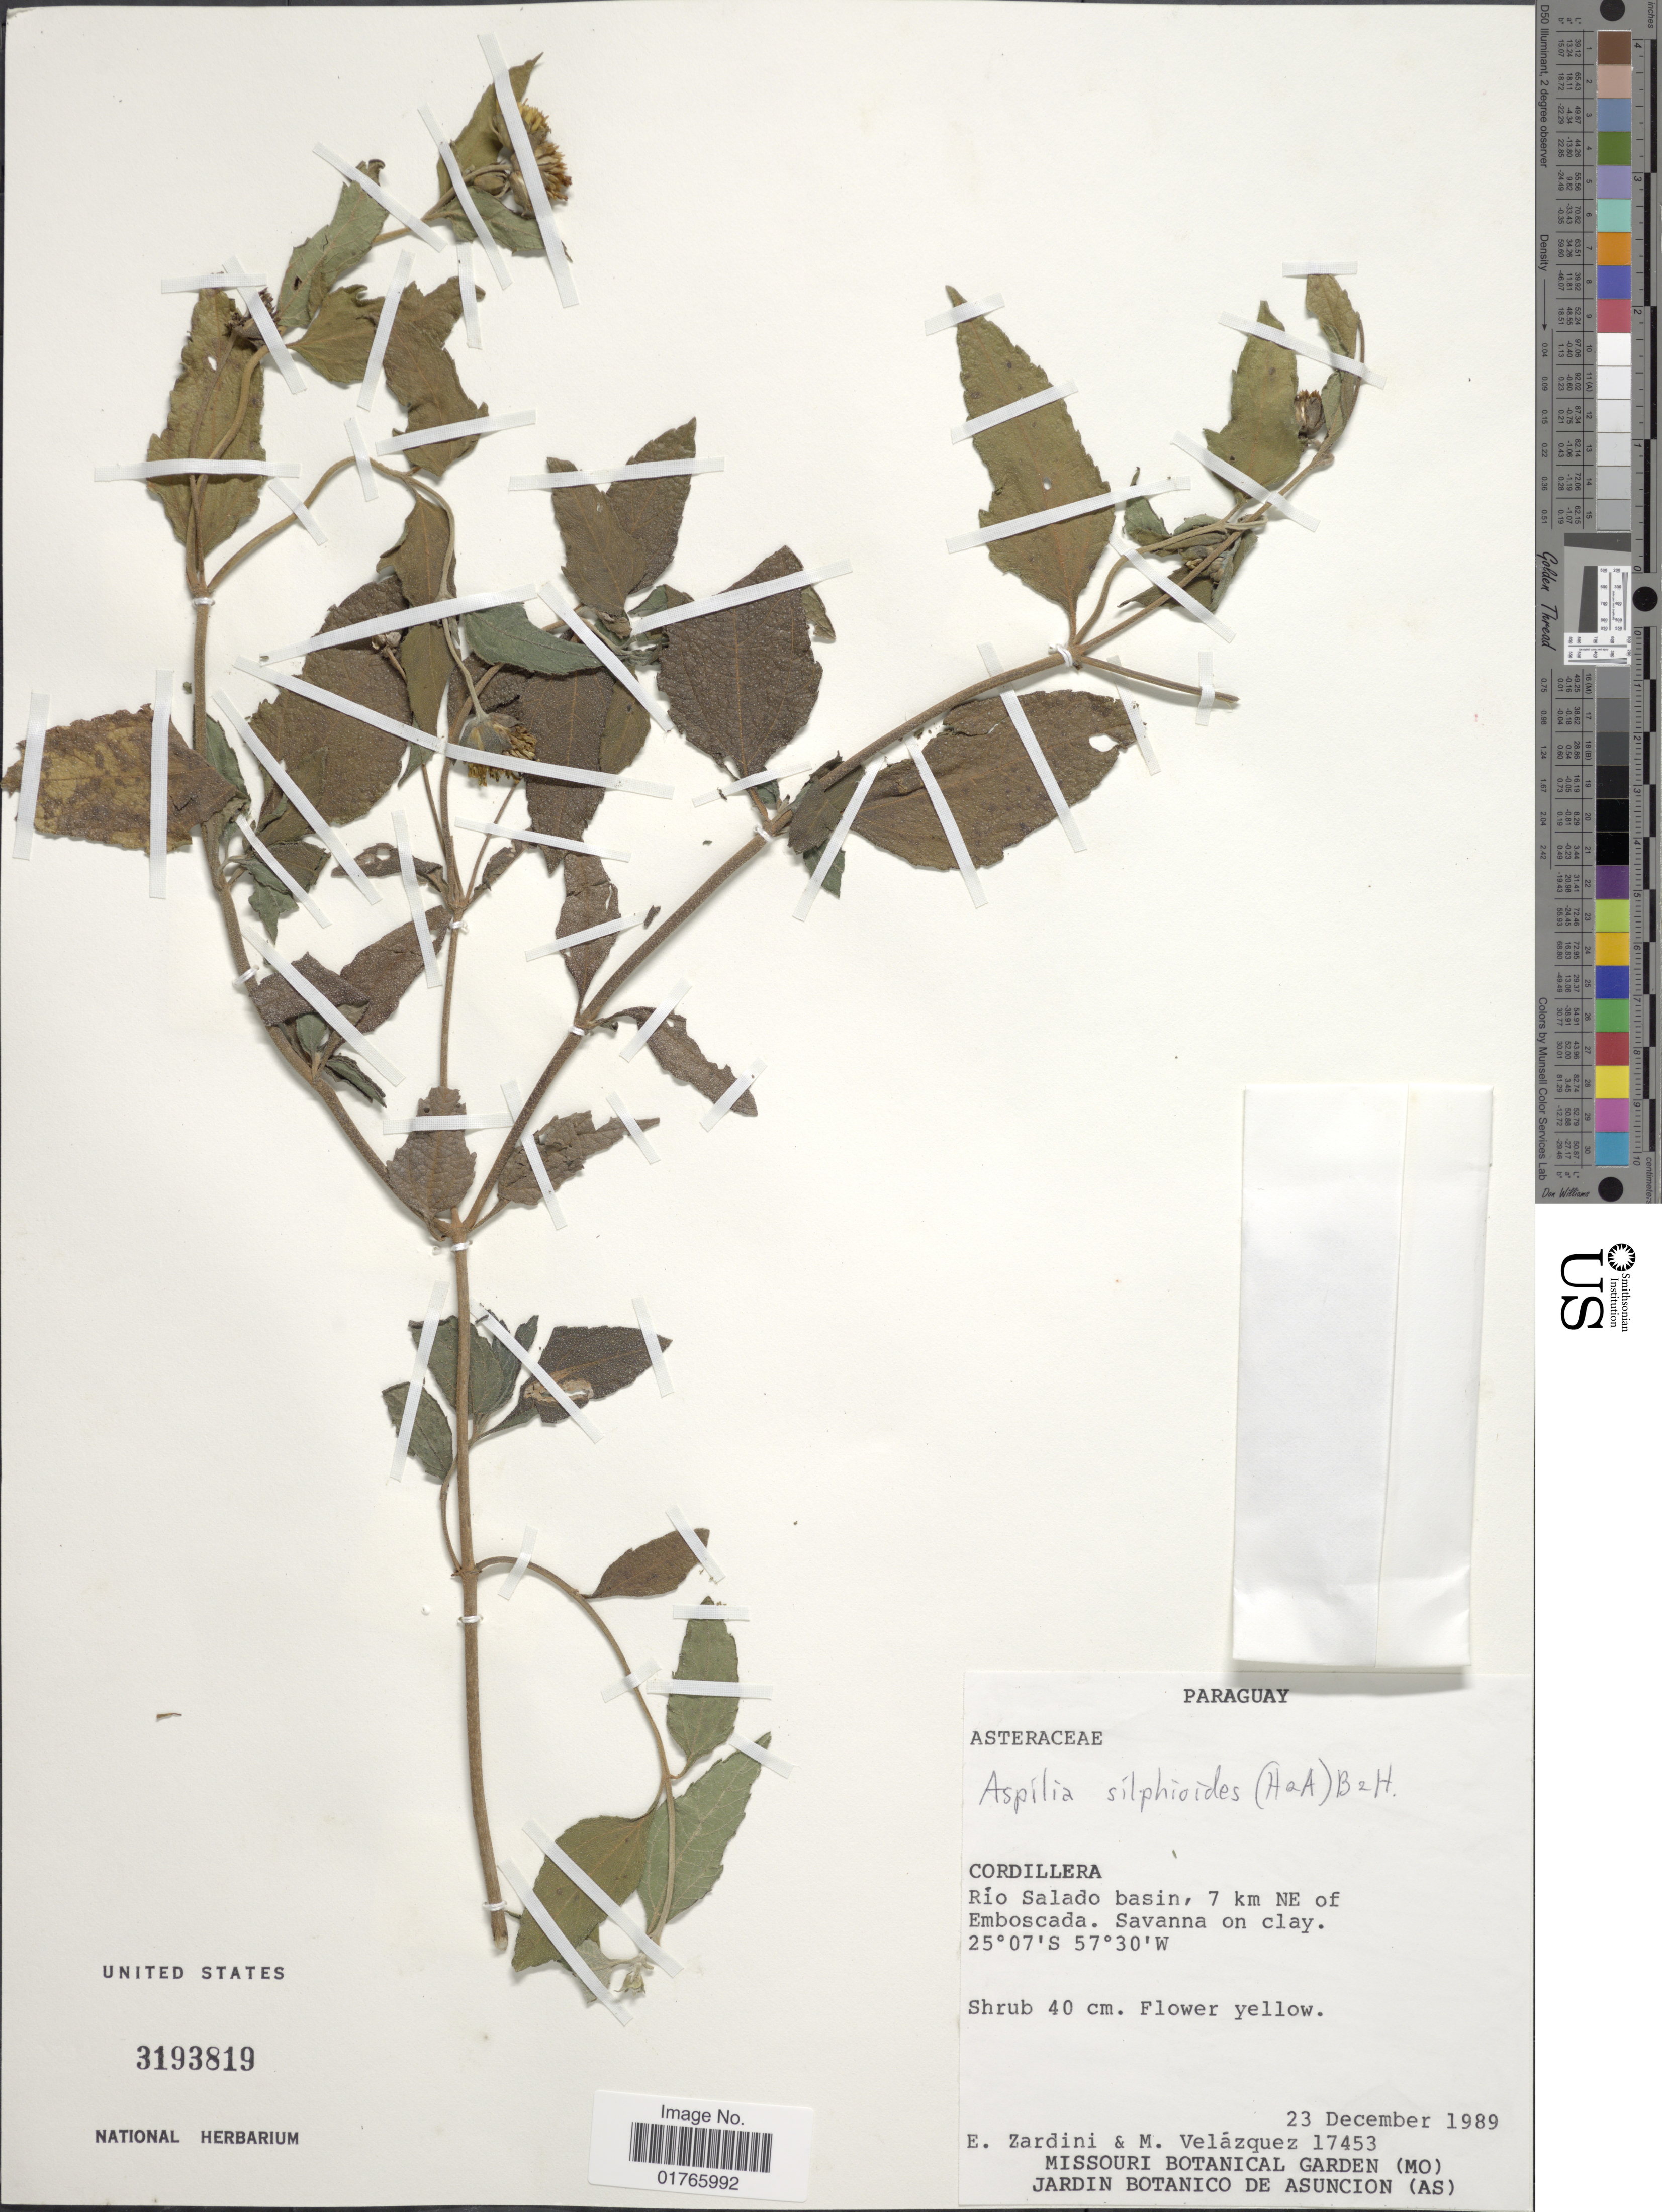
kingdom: Plantae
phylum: Tracheophyta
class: Magnoliopsida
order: Asterales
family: Asteraceae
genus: Aspilia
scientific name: Aspilia silphioides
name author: (Hook. & Arn.) Benth. ex Benth. & Hook. f.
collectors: E. M. Zardini & M. Velazquez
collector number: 17453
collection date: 1989-12-23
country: Paraguay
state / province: Cordillera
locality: Rio Salado basin, 7 km NE of Emboscada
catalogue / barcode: US 3193819